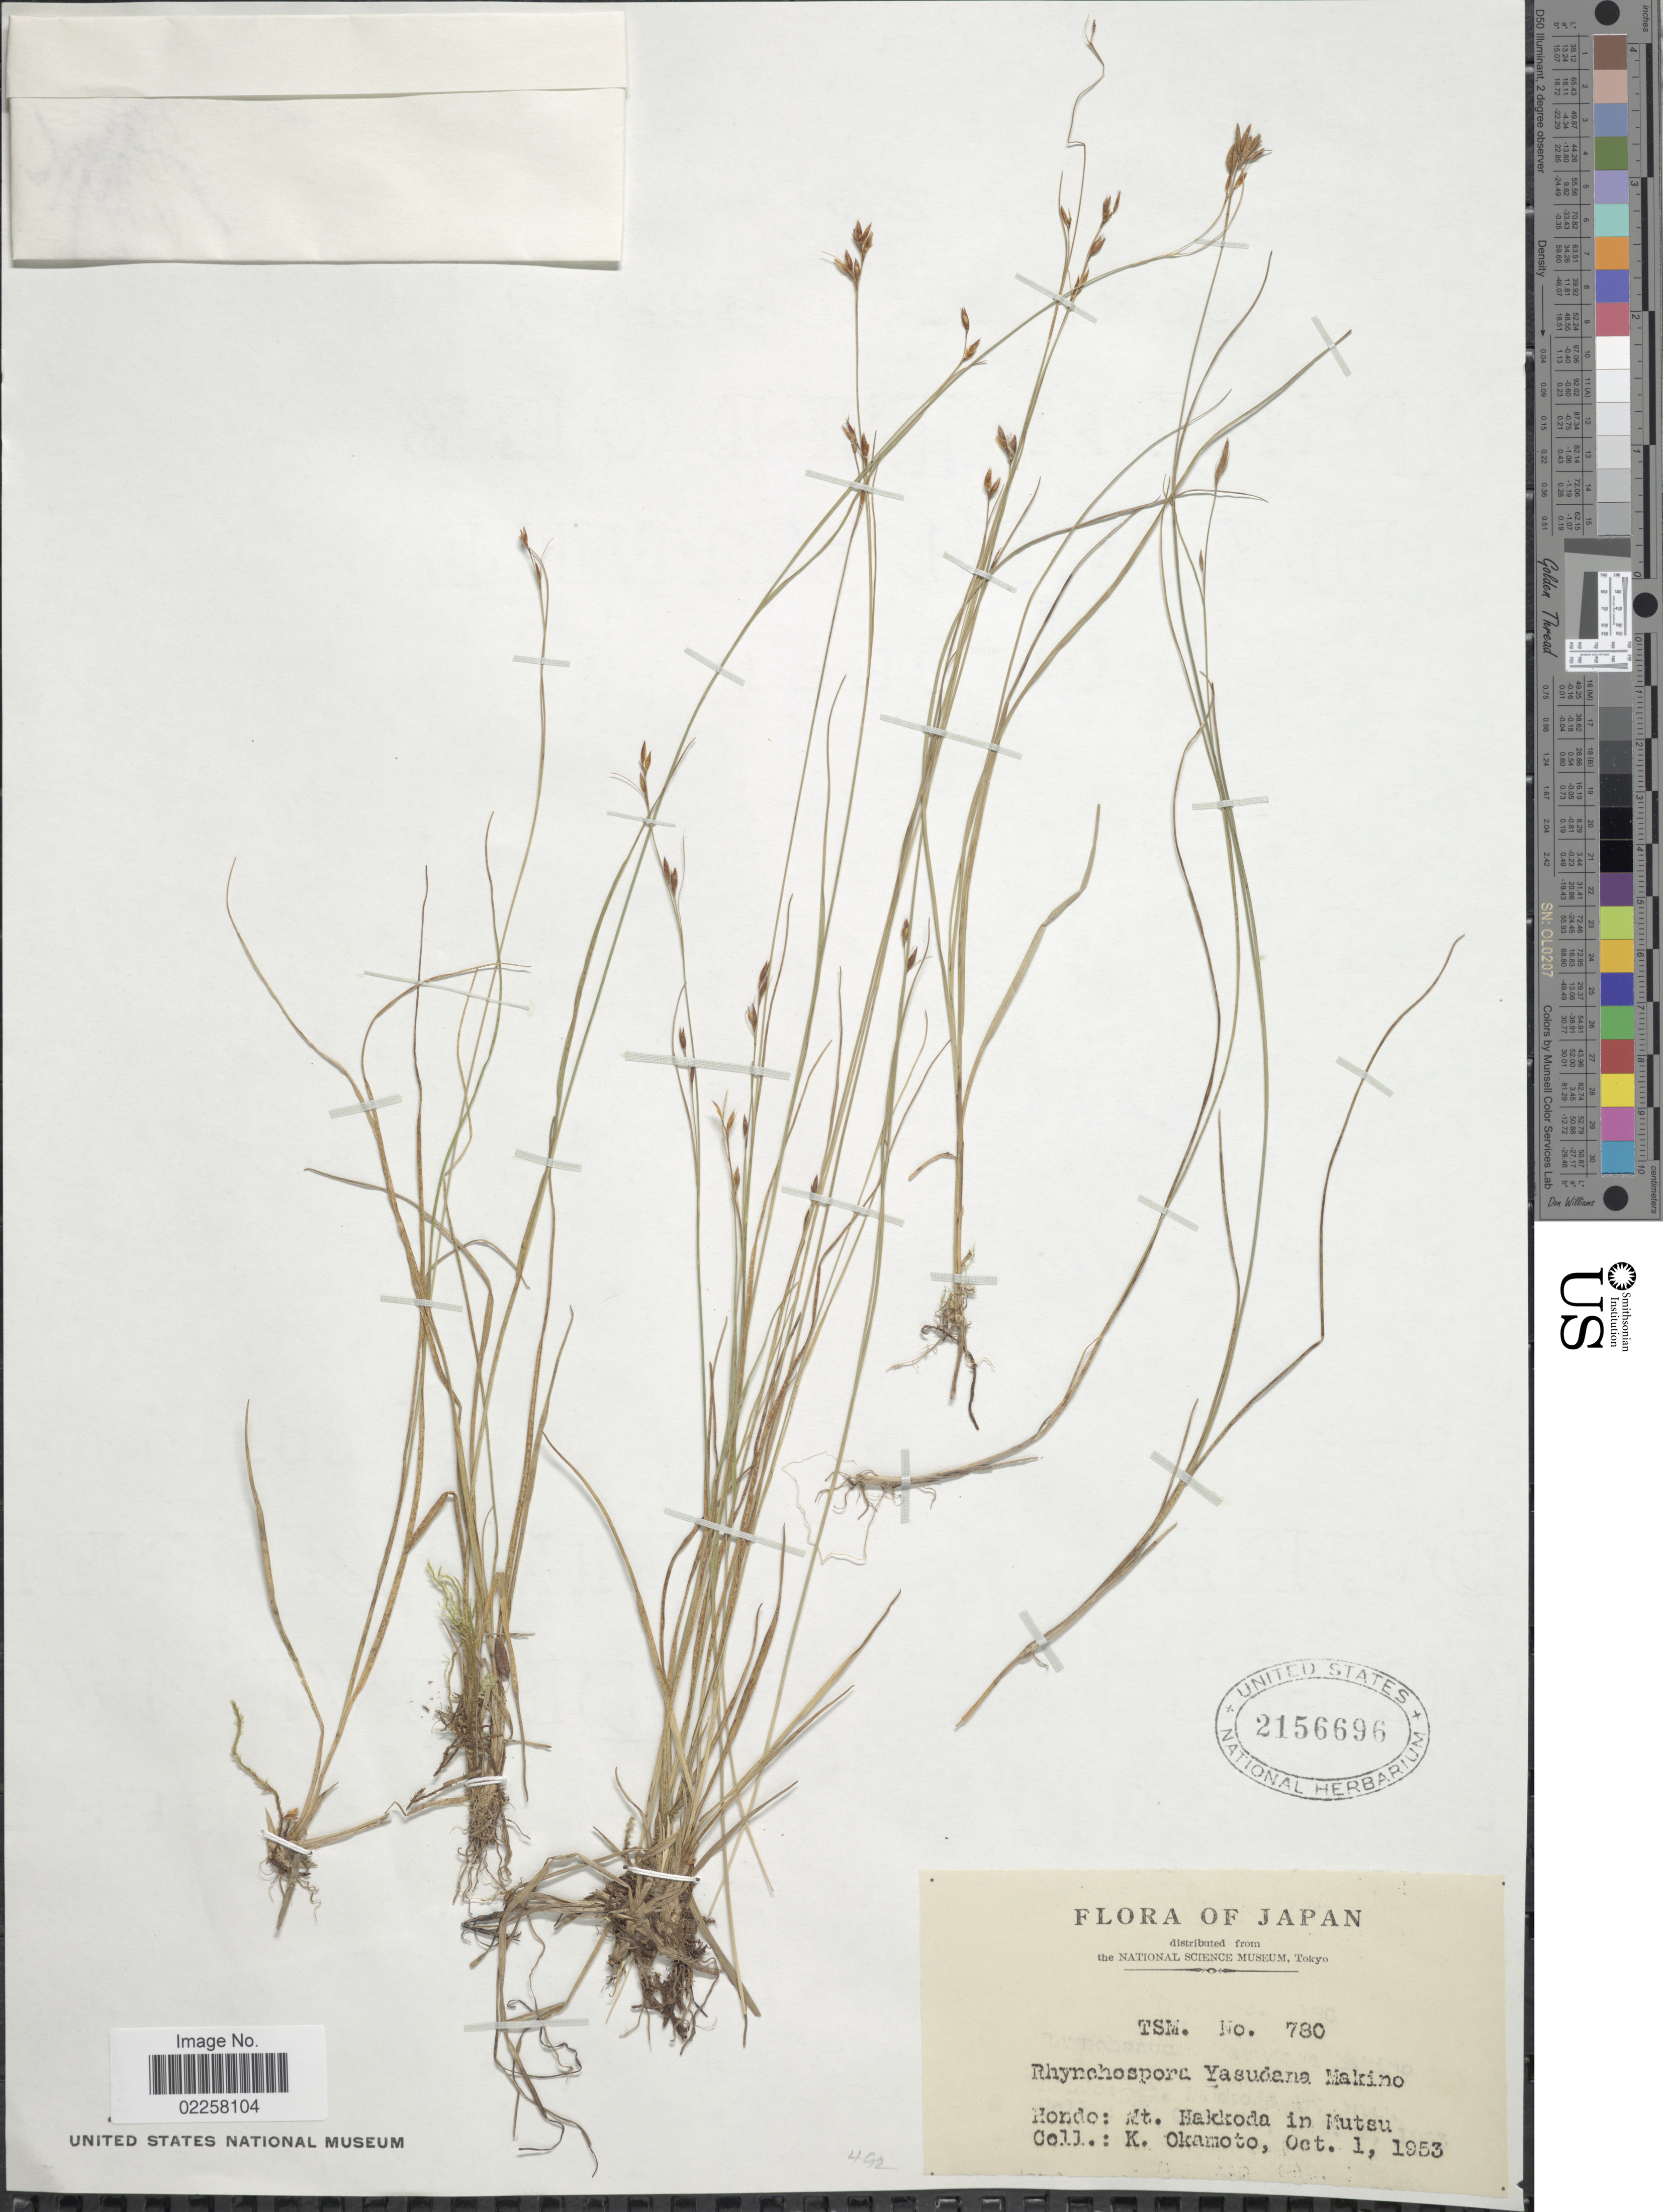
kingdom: Plantae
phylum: Tracheophyta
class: Liliopsida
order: Poales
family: Cyperaceae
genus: Rhynchospora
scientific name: Rhynchospora faberi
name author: C.B. Clarke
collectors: K. Okamoto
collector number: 780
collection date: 1953-10-01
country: Japan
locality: Hondo: Mt. Hakkoda in Mutsu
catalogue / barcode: US 2156696